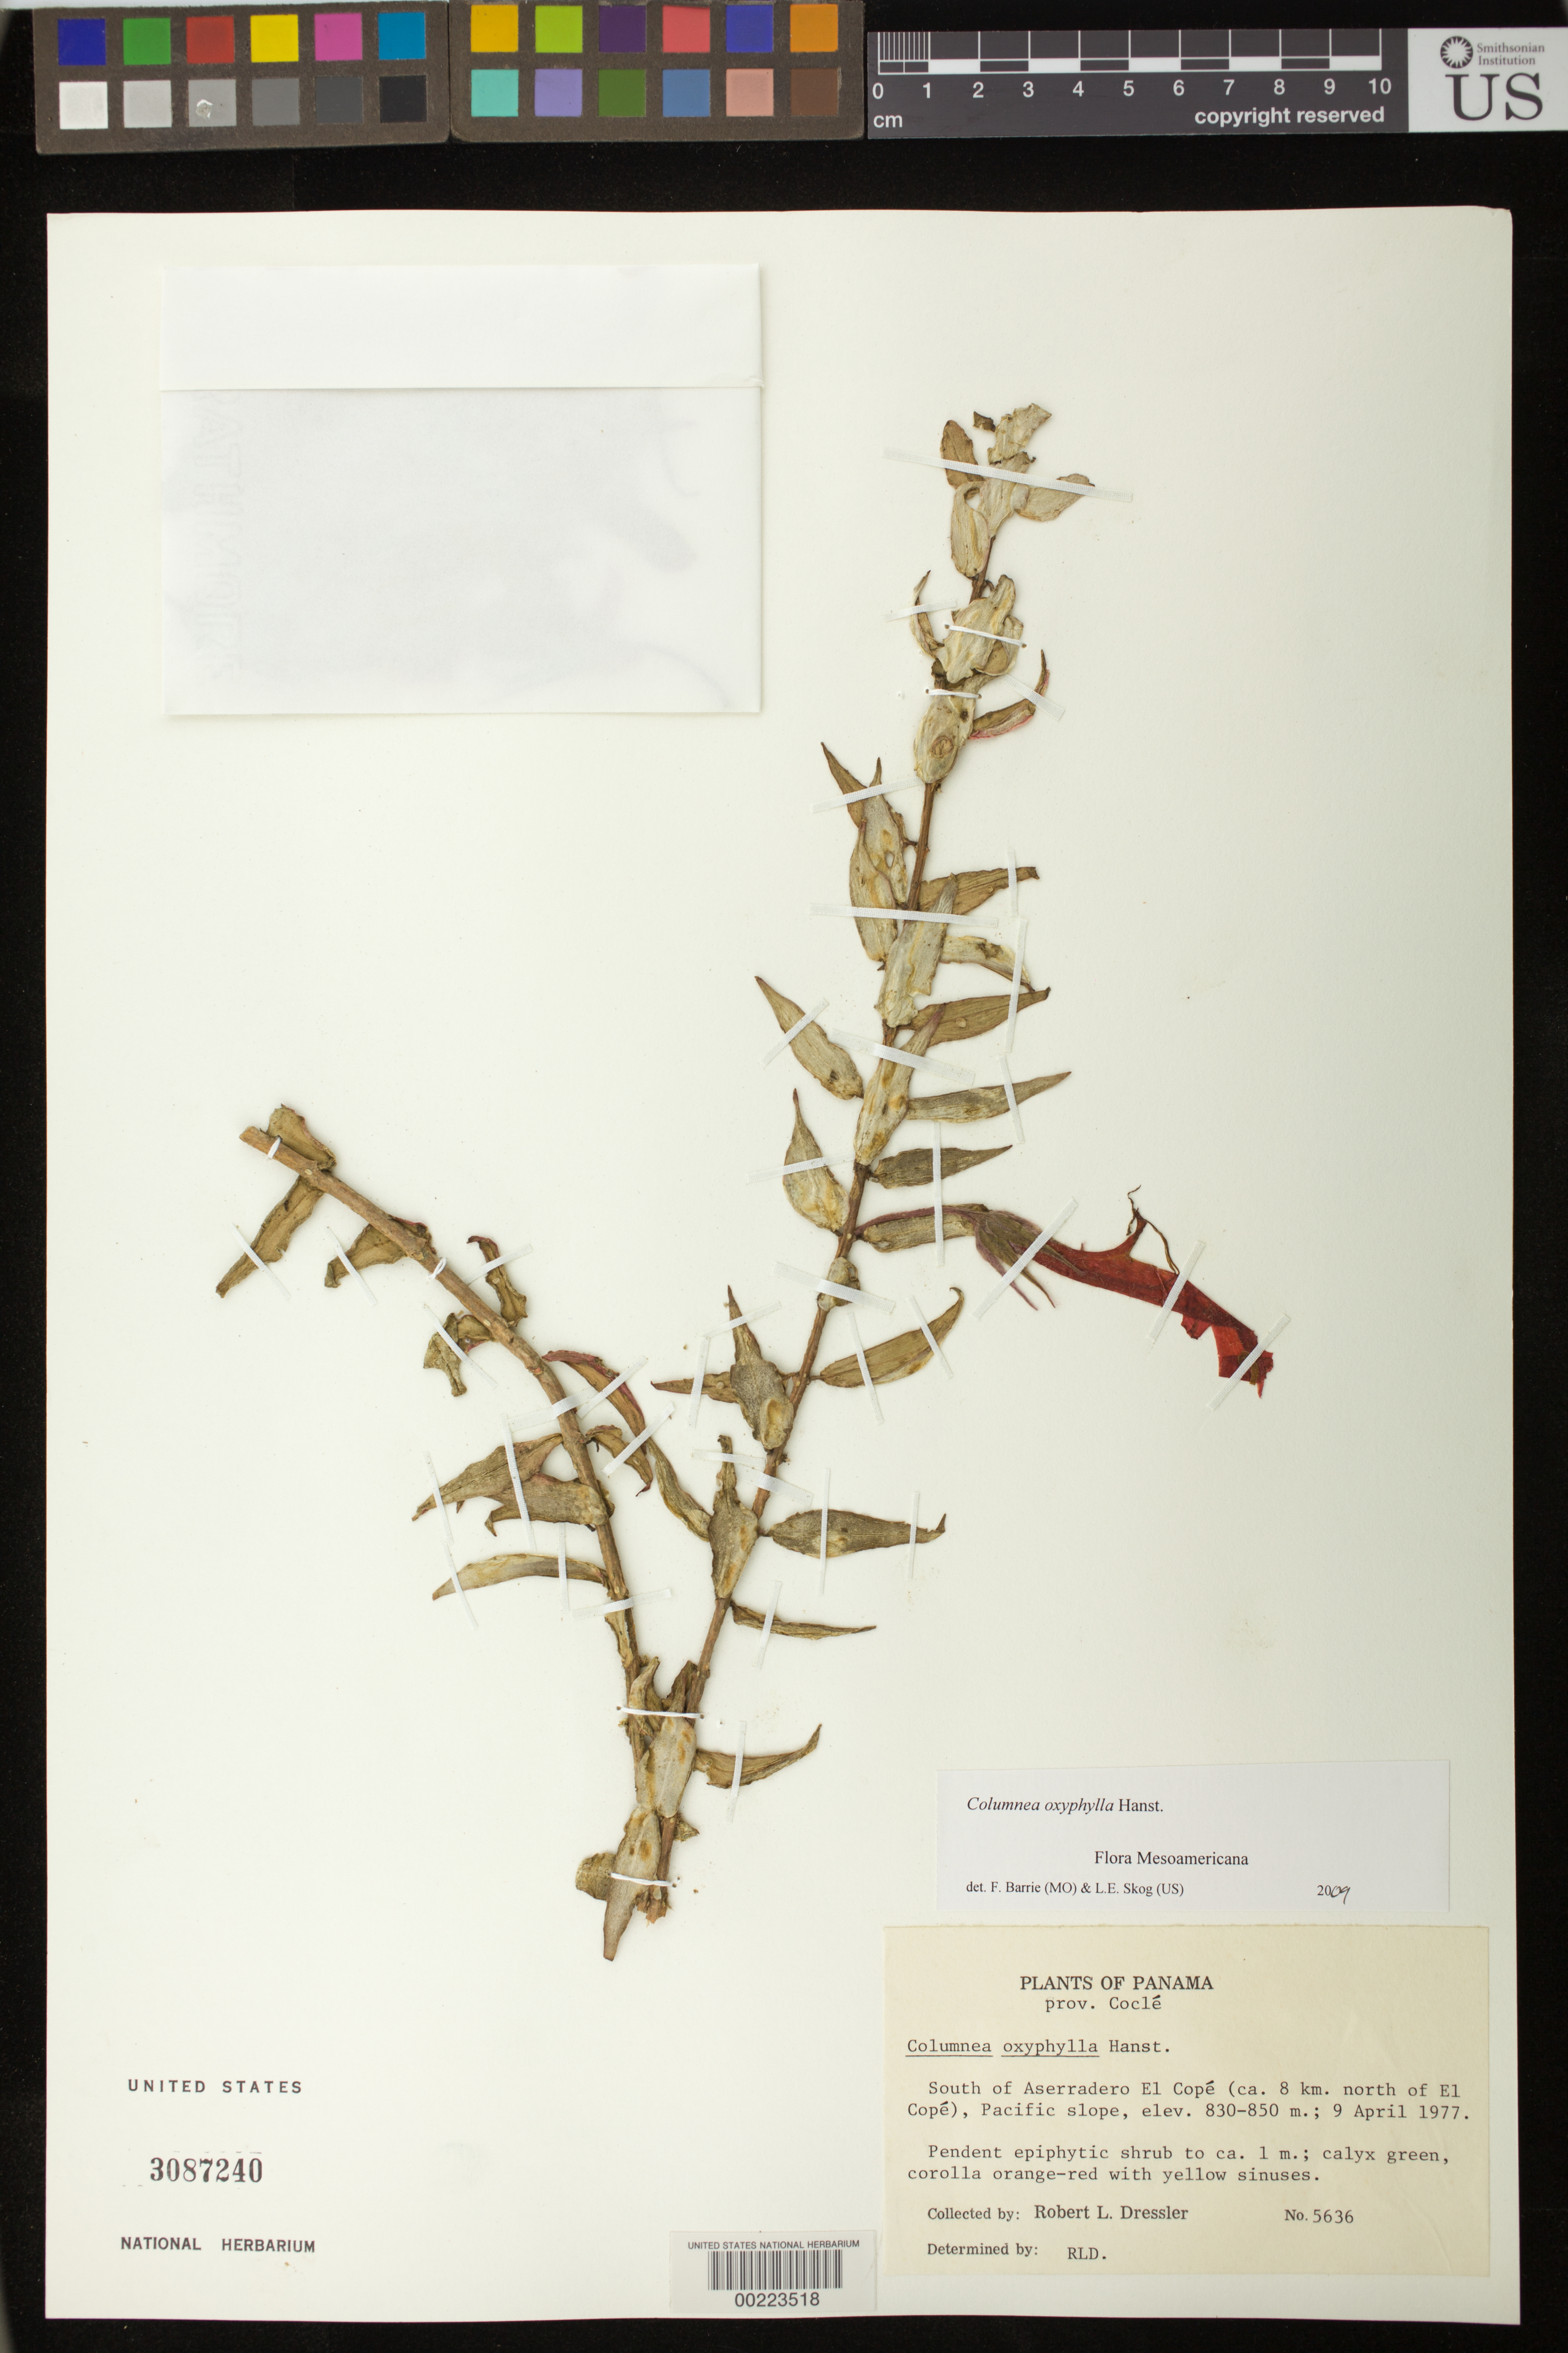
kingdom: Plantae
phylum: Tracheophyta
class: Magnoliopsida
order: Lamiales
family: Gesneriaceae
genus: Columnea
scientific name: Columnea oxyphylla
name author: Hanst.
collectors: R. Dressler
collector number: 5636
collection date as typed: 09 Apr 1977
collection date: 1977-04-09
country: Panama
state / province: Coclé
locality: S of Aserradero El Cope (ca 8 km N of El Cope), Pacific slope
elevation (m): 830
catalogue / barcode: US 3087240